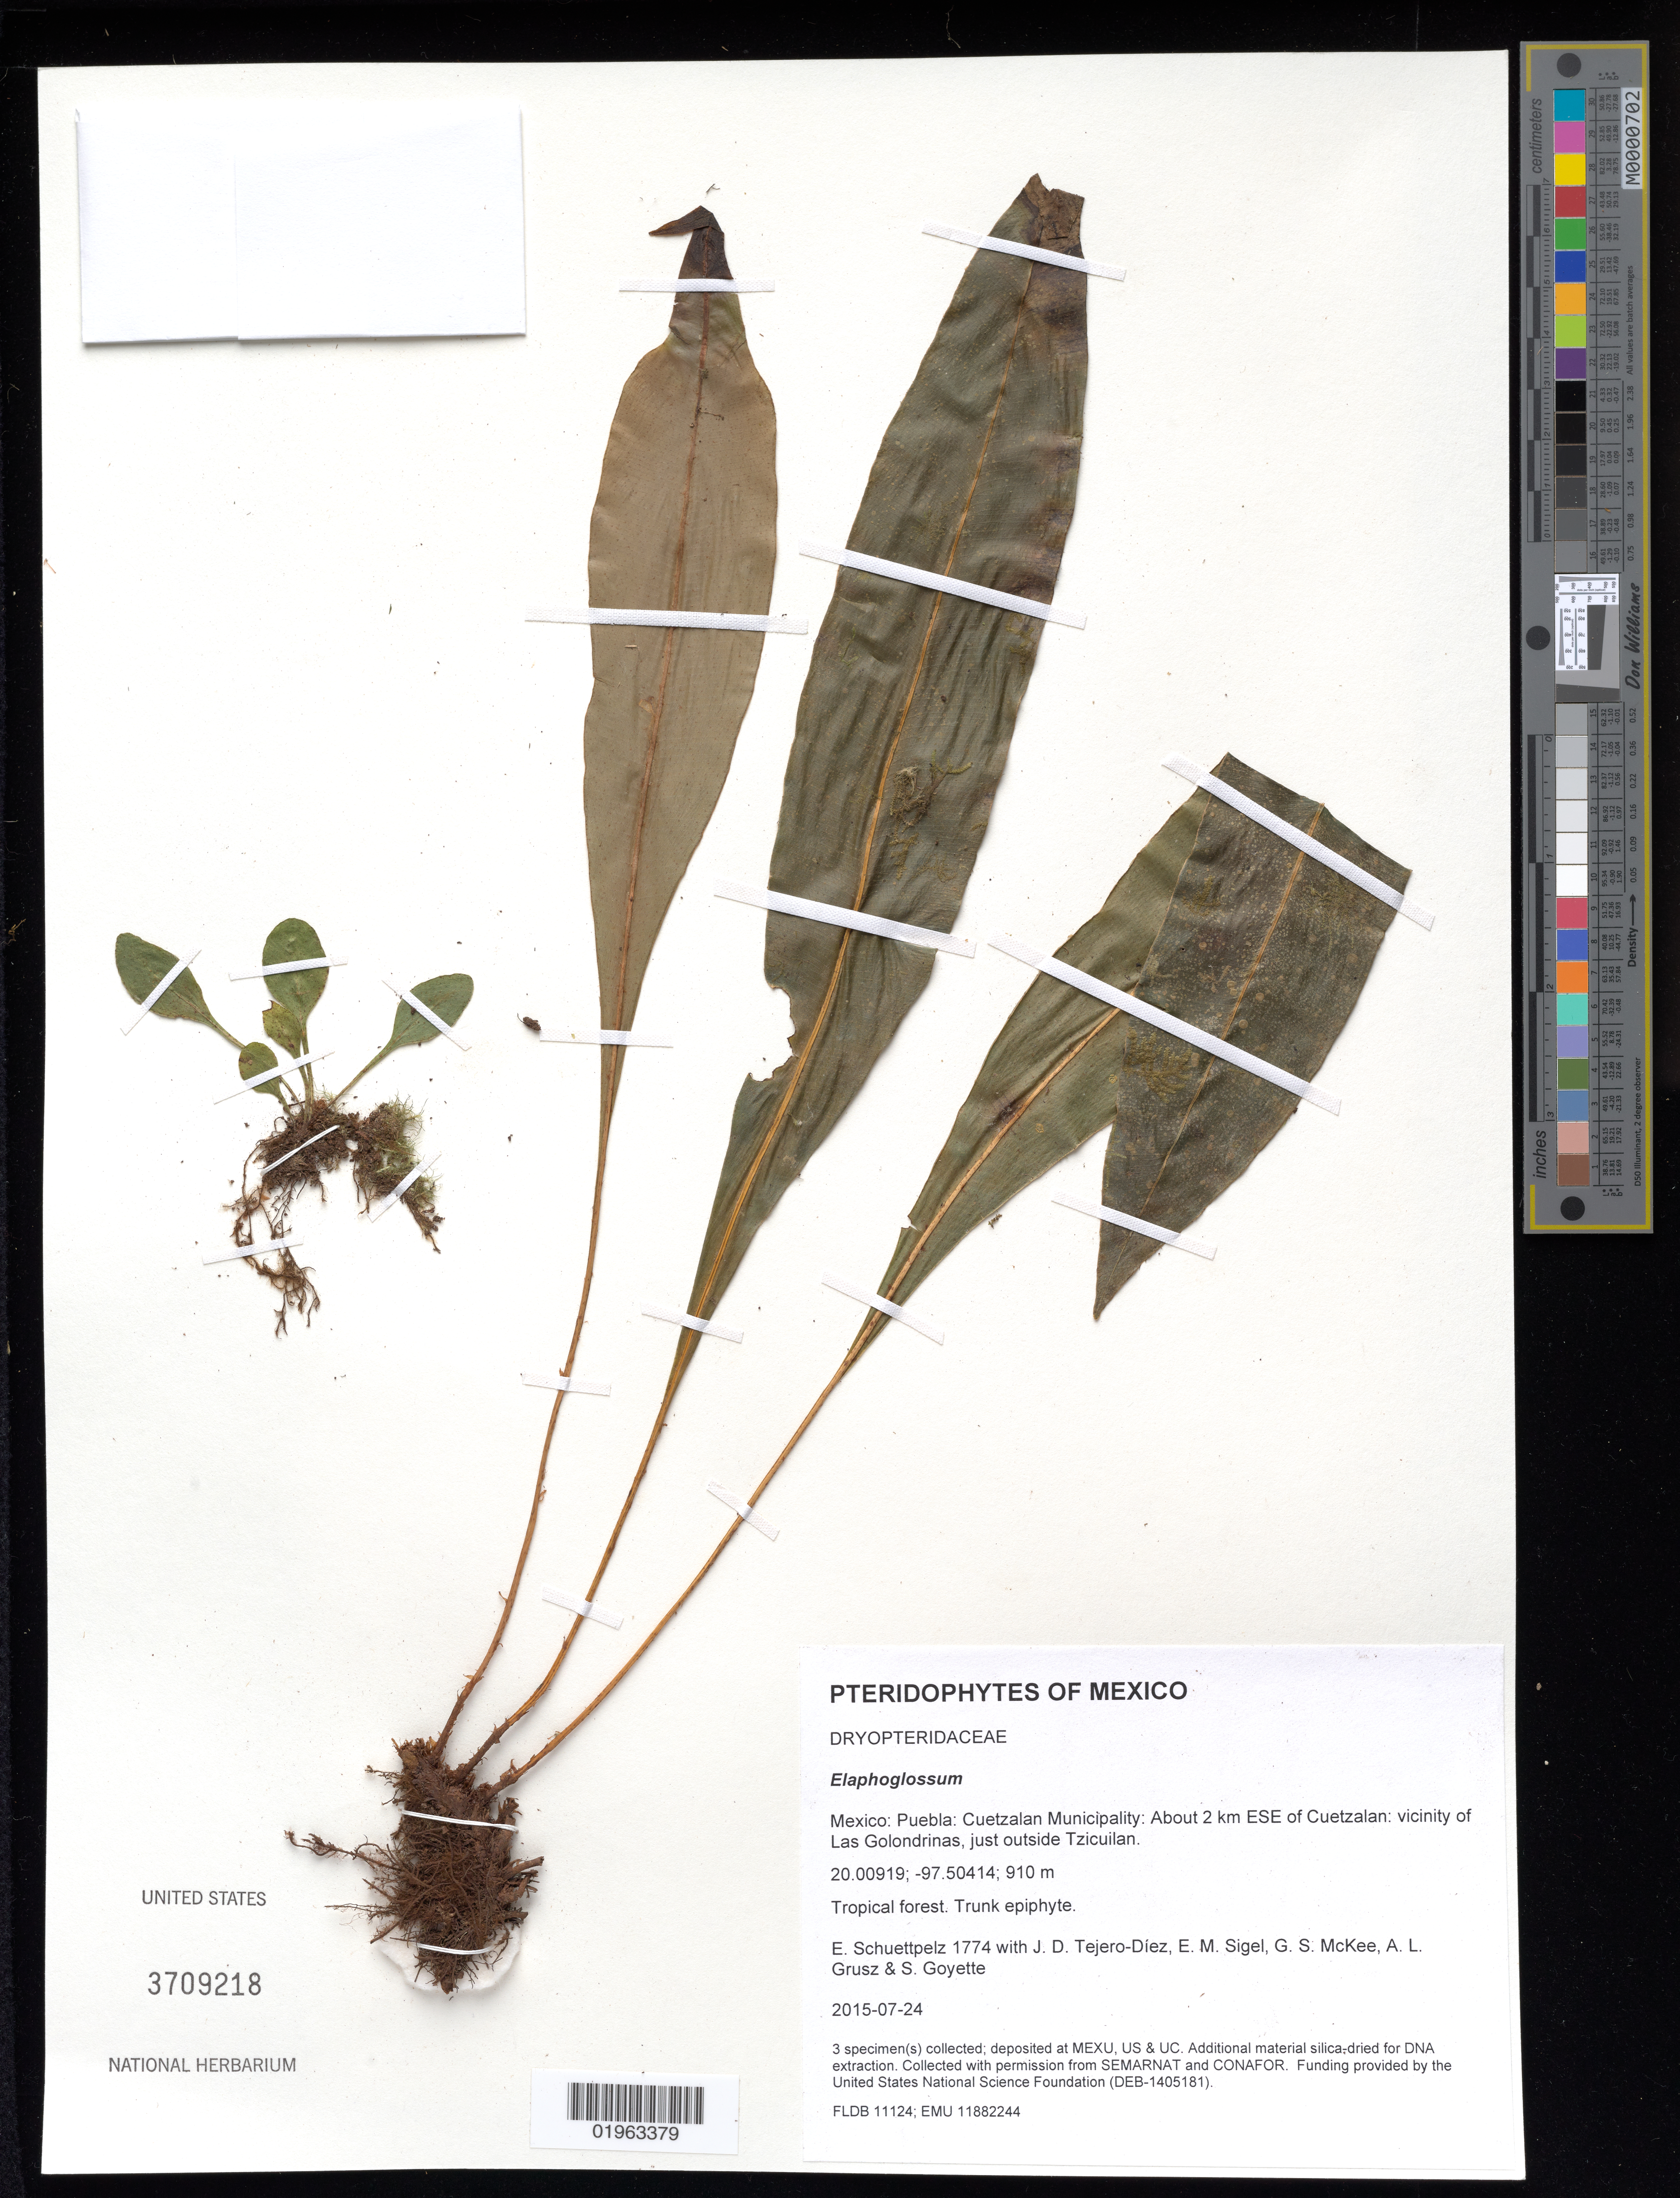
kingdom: Plantae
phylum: Tracheophyta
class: Polypodiopsida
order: Polypodiales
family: Dryopteridaceae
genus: Elaphoglossum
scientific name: Elaphoglossum viride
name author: (E. Fourn.) C. Chr.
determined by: Martinez-Becerril, Ana G.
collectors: E. Schuettpelz, D. Tejero-Díez, E. M. Sigel, G. S. McKee & A. Grusz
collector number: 1774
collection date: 2015-07-24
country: Mexico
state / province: Puebla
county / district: Cuetzalan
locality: About 2 km ESE of Cuetzalan: vicinity of Las Golondrinas, just outside Tzicuilan.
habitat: Tropical forest.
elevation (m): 910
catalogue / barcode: US 3709218